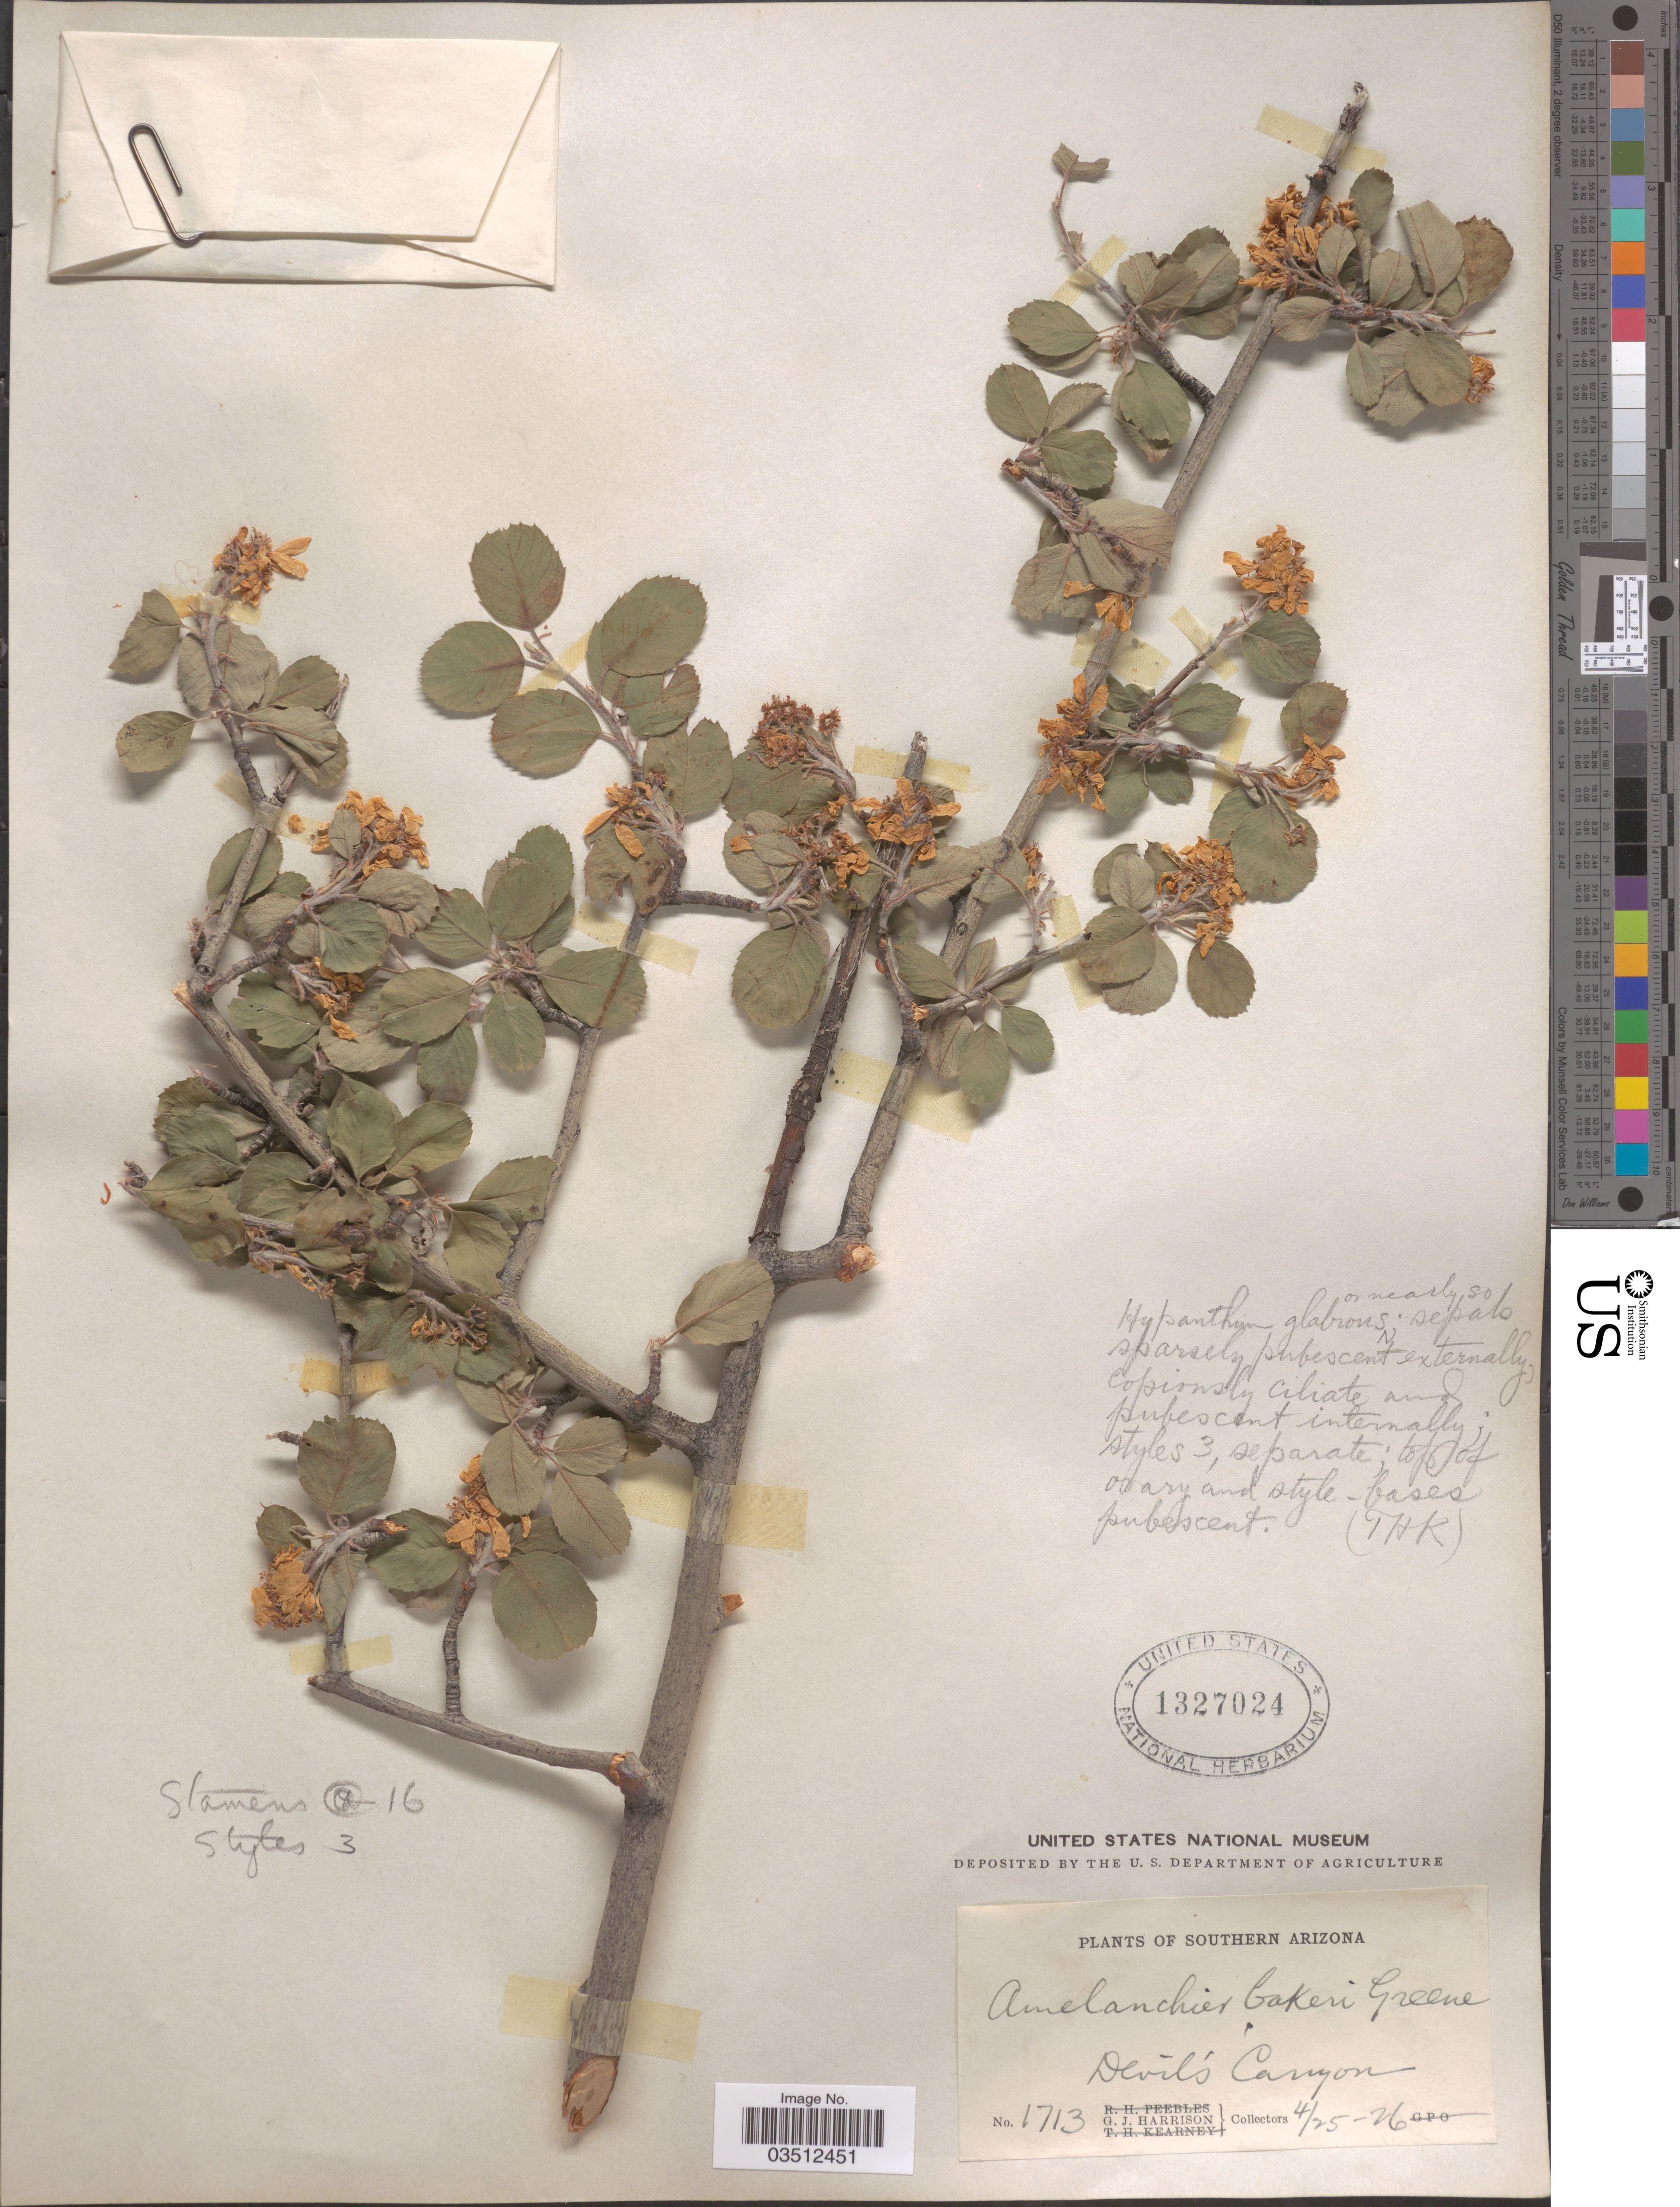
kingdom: Plantae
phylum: Tracheophyta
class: Magnoliopsida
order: Rosales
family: Rosaceae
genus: Amelanchier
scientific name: Amelanchier oreophila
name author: A. Nelson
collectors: G. J. Harrison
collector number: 1713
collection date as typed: Transcribed d/m/y: 25/4/26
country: United States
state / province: Arizona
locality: Southern Arizona. Devil's Canyon.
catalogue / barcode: US 1327024